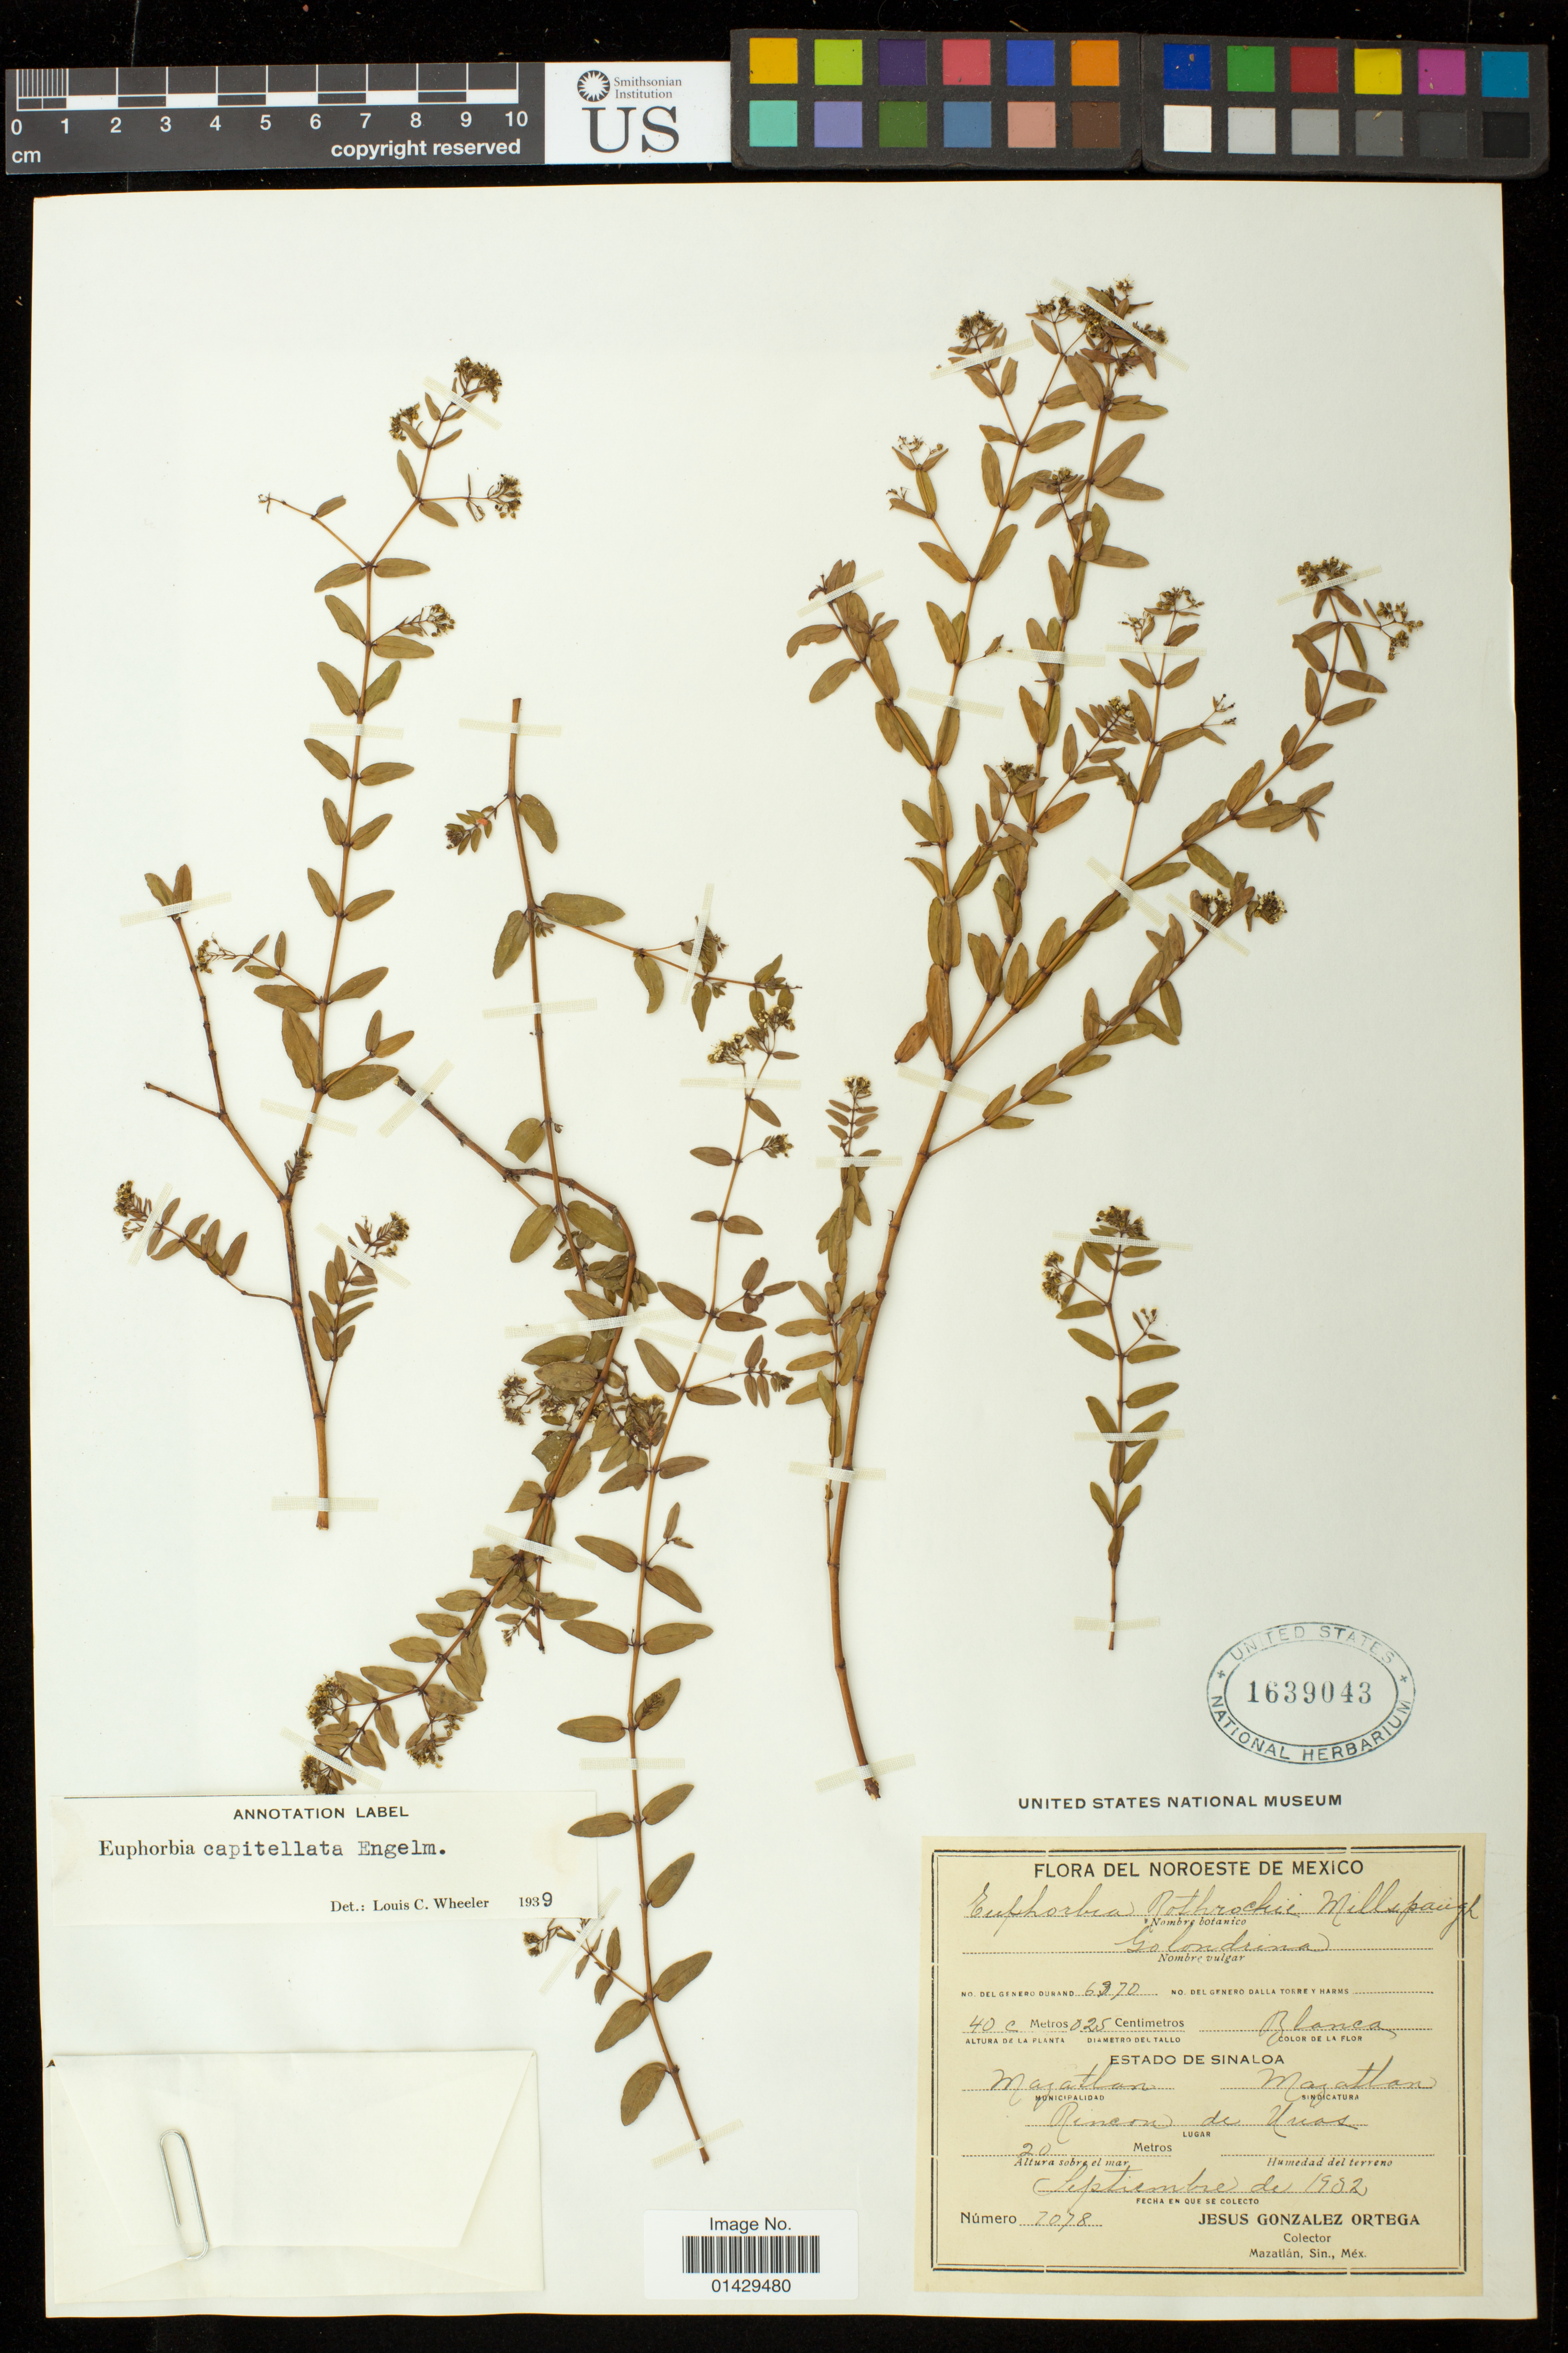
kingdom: Plantae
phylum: Tracheophyta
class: Magnoliopsida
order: Malpighiales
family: Euphorbiaceae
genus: Euphorbia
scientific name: Euphorbia capitellata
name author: Engelm. in Emory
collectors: J. Ortega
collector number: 7078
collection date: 1932-09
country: Mexico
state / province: Sinaloa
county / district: Mazatlán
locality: Mazatlan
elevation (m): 20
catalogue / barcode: US 1639043